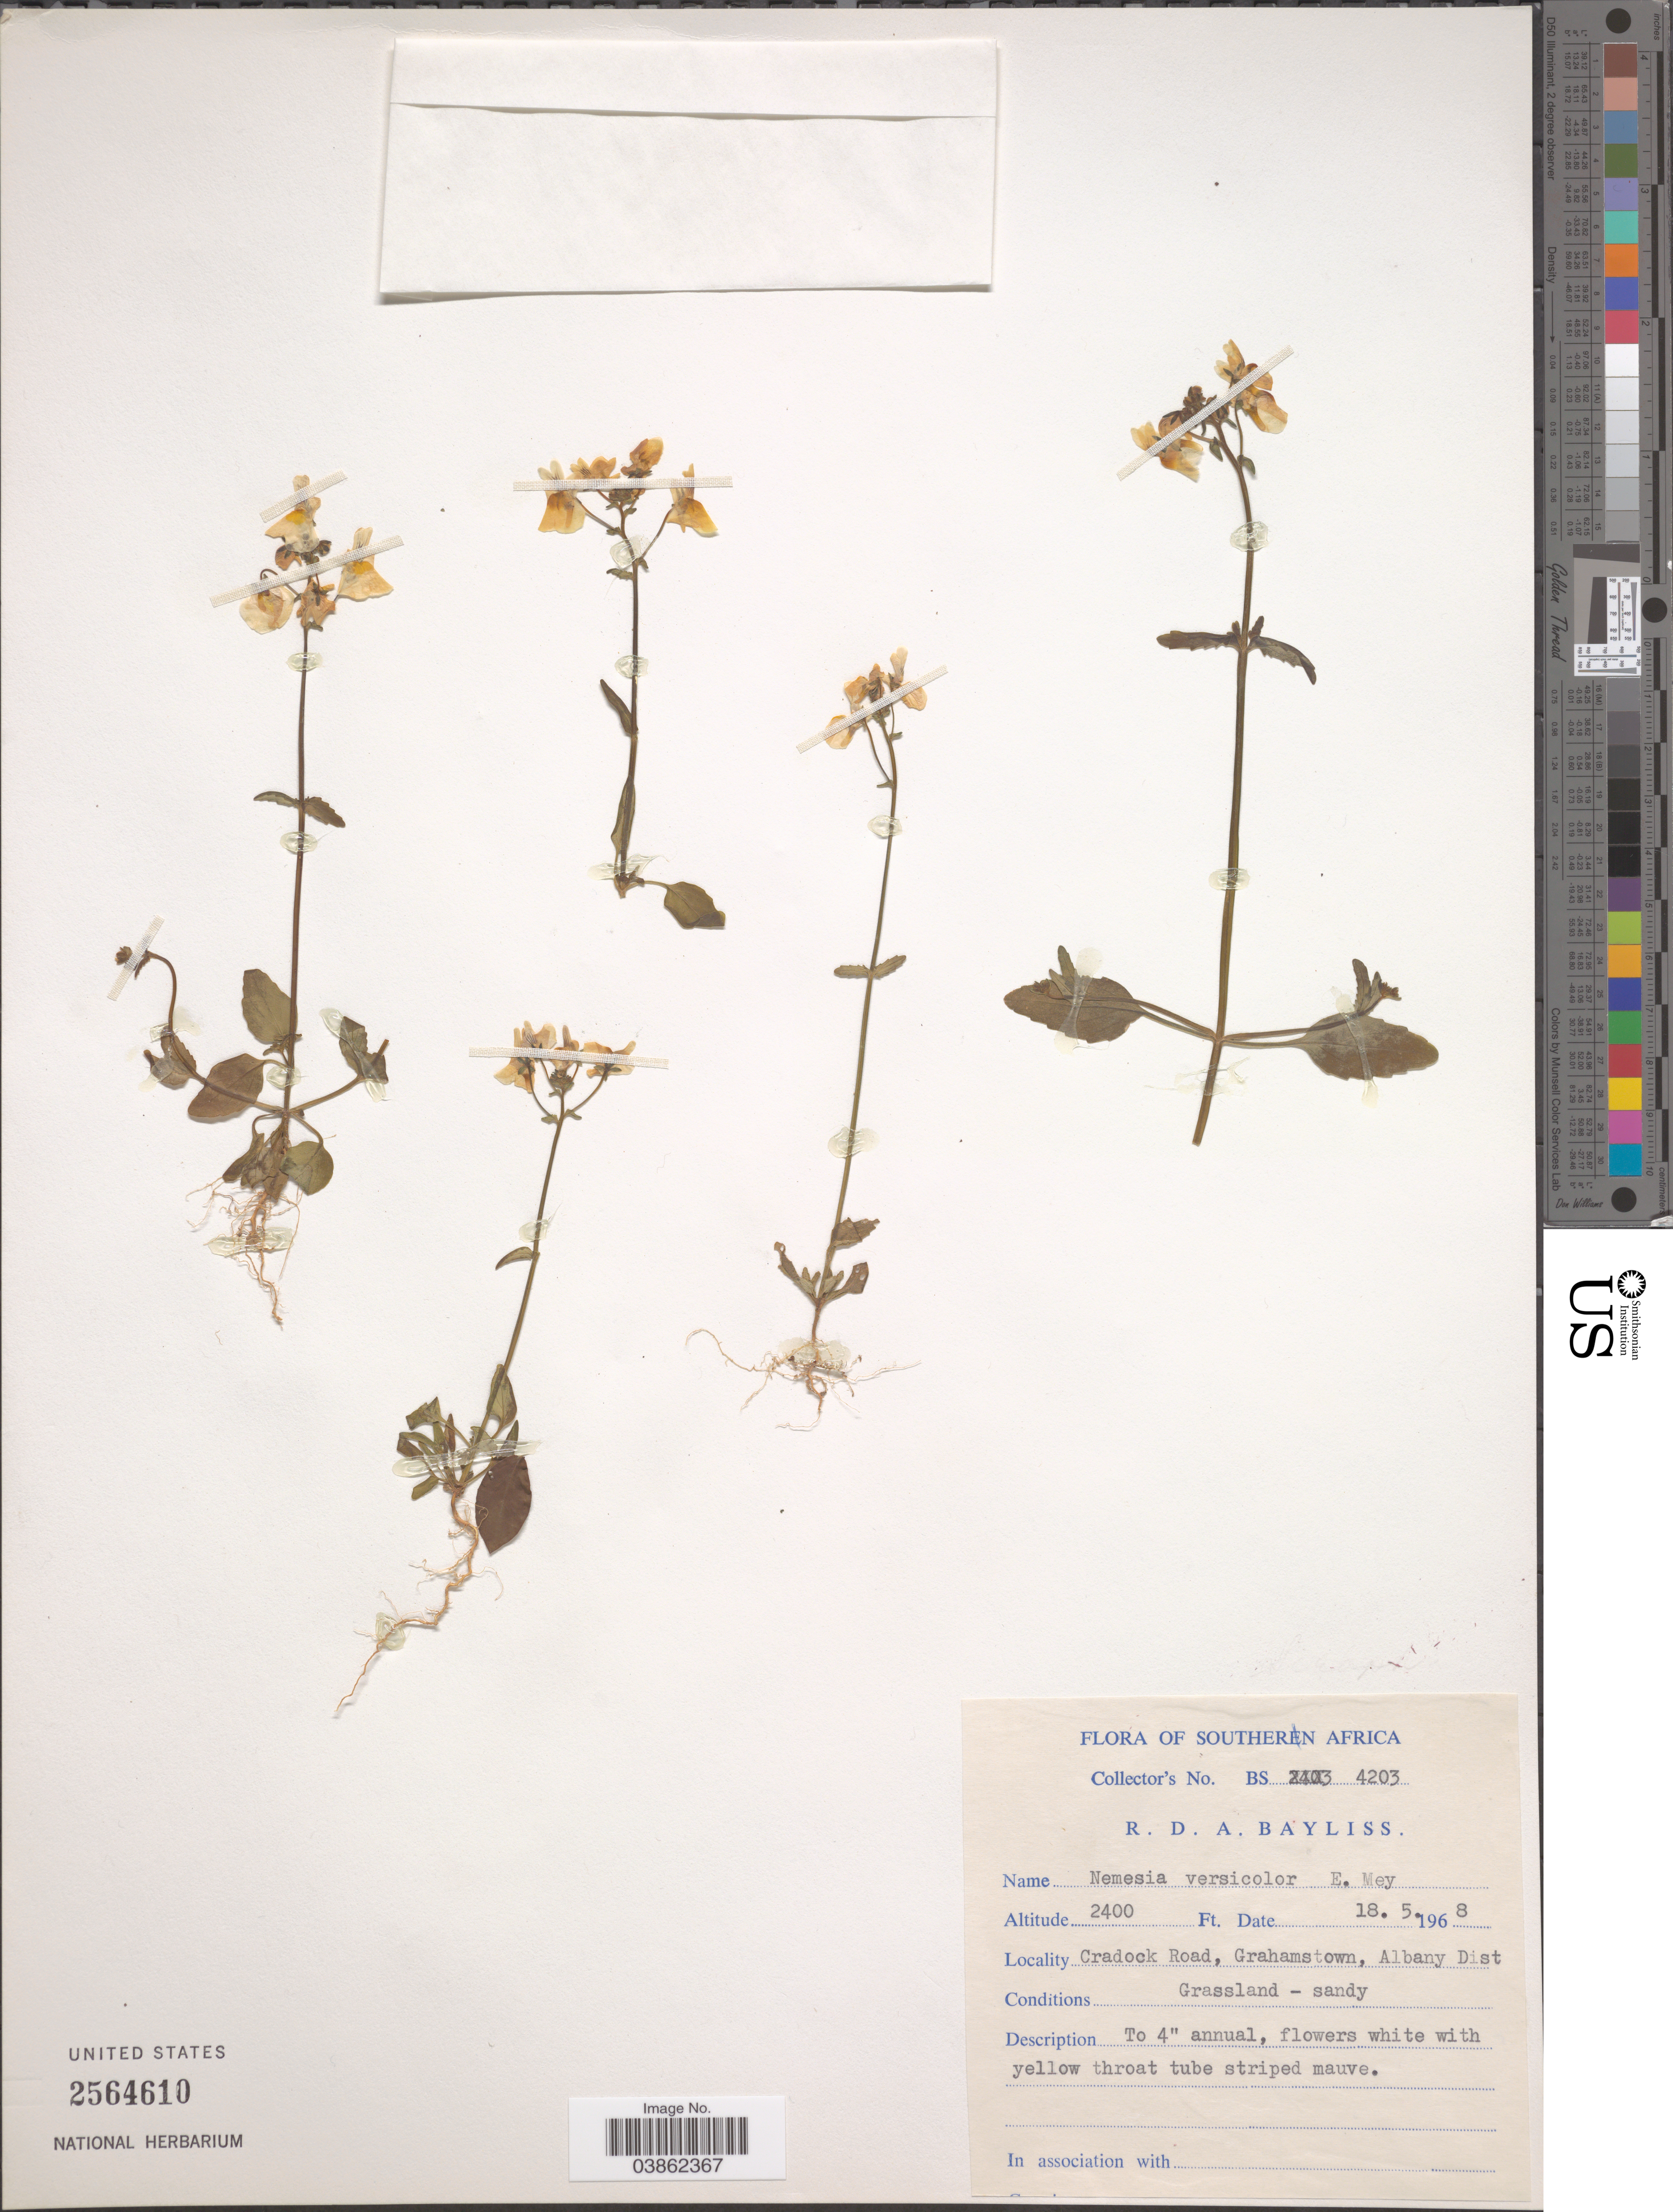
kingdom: Plantae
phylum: Tracheophyta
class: Magnoliopsida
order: Lamiales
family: Scrophulariaceae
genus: Nemesia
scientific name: Nemesia versicolor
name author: E. Mey. ex Benth.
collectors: R. Bayliss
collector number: BS 4203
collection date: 1968-05-18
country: South Africa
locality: Southern Africa. Cradock Road, Grahamstown, Albany Dist.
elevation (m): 732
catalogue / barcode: US 2564610